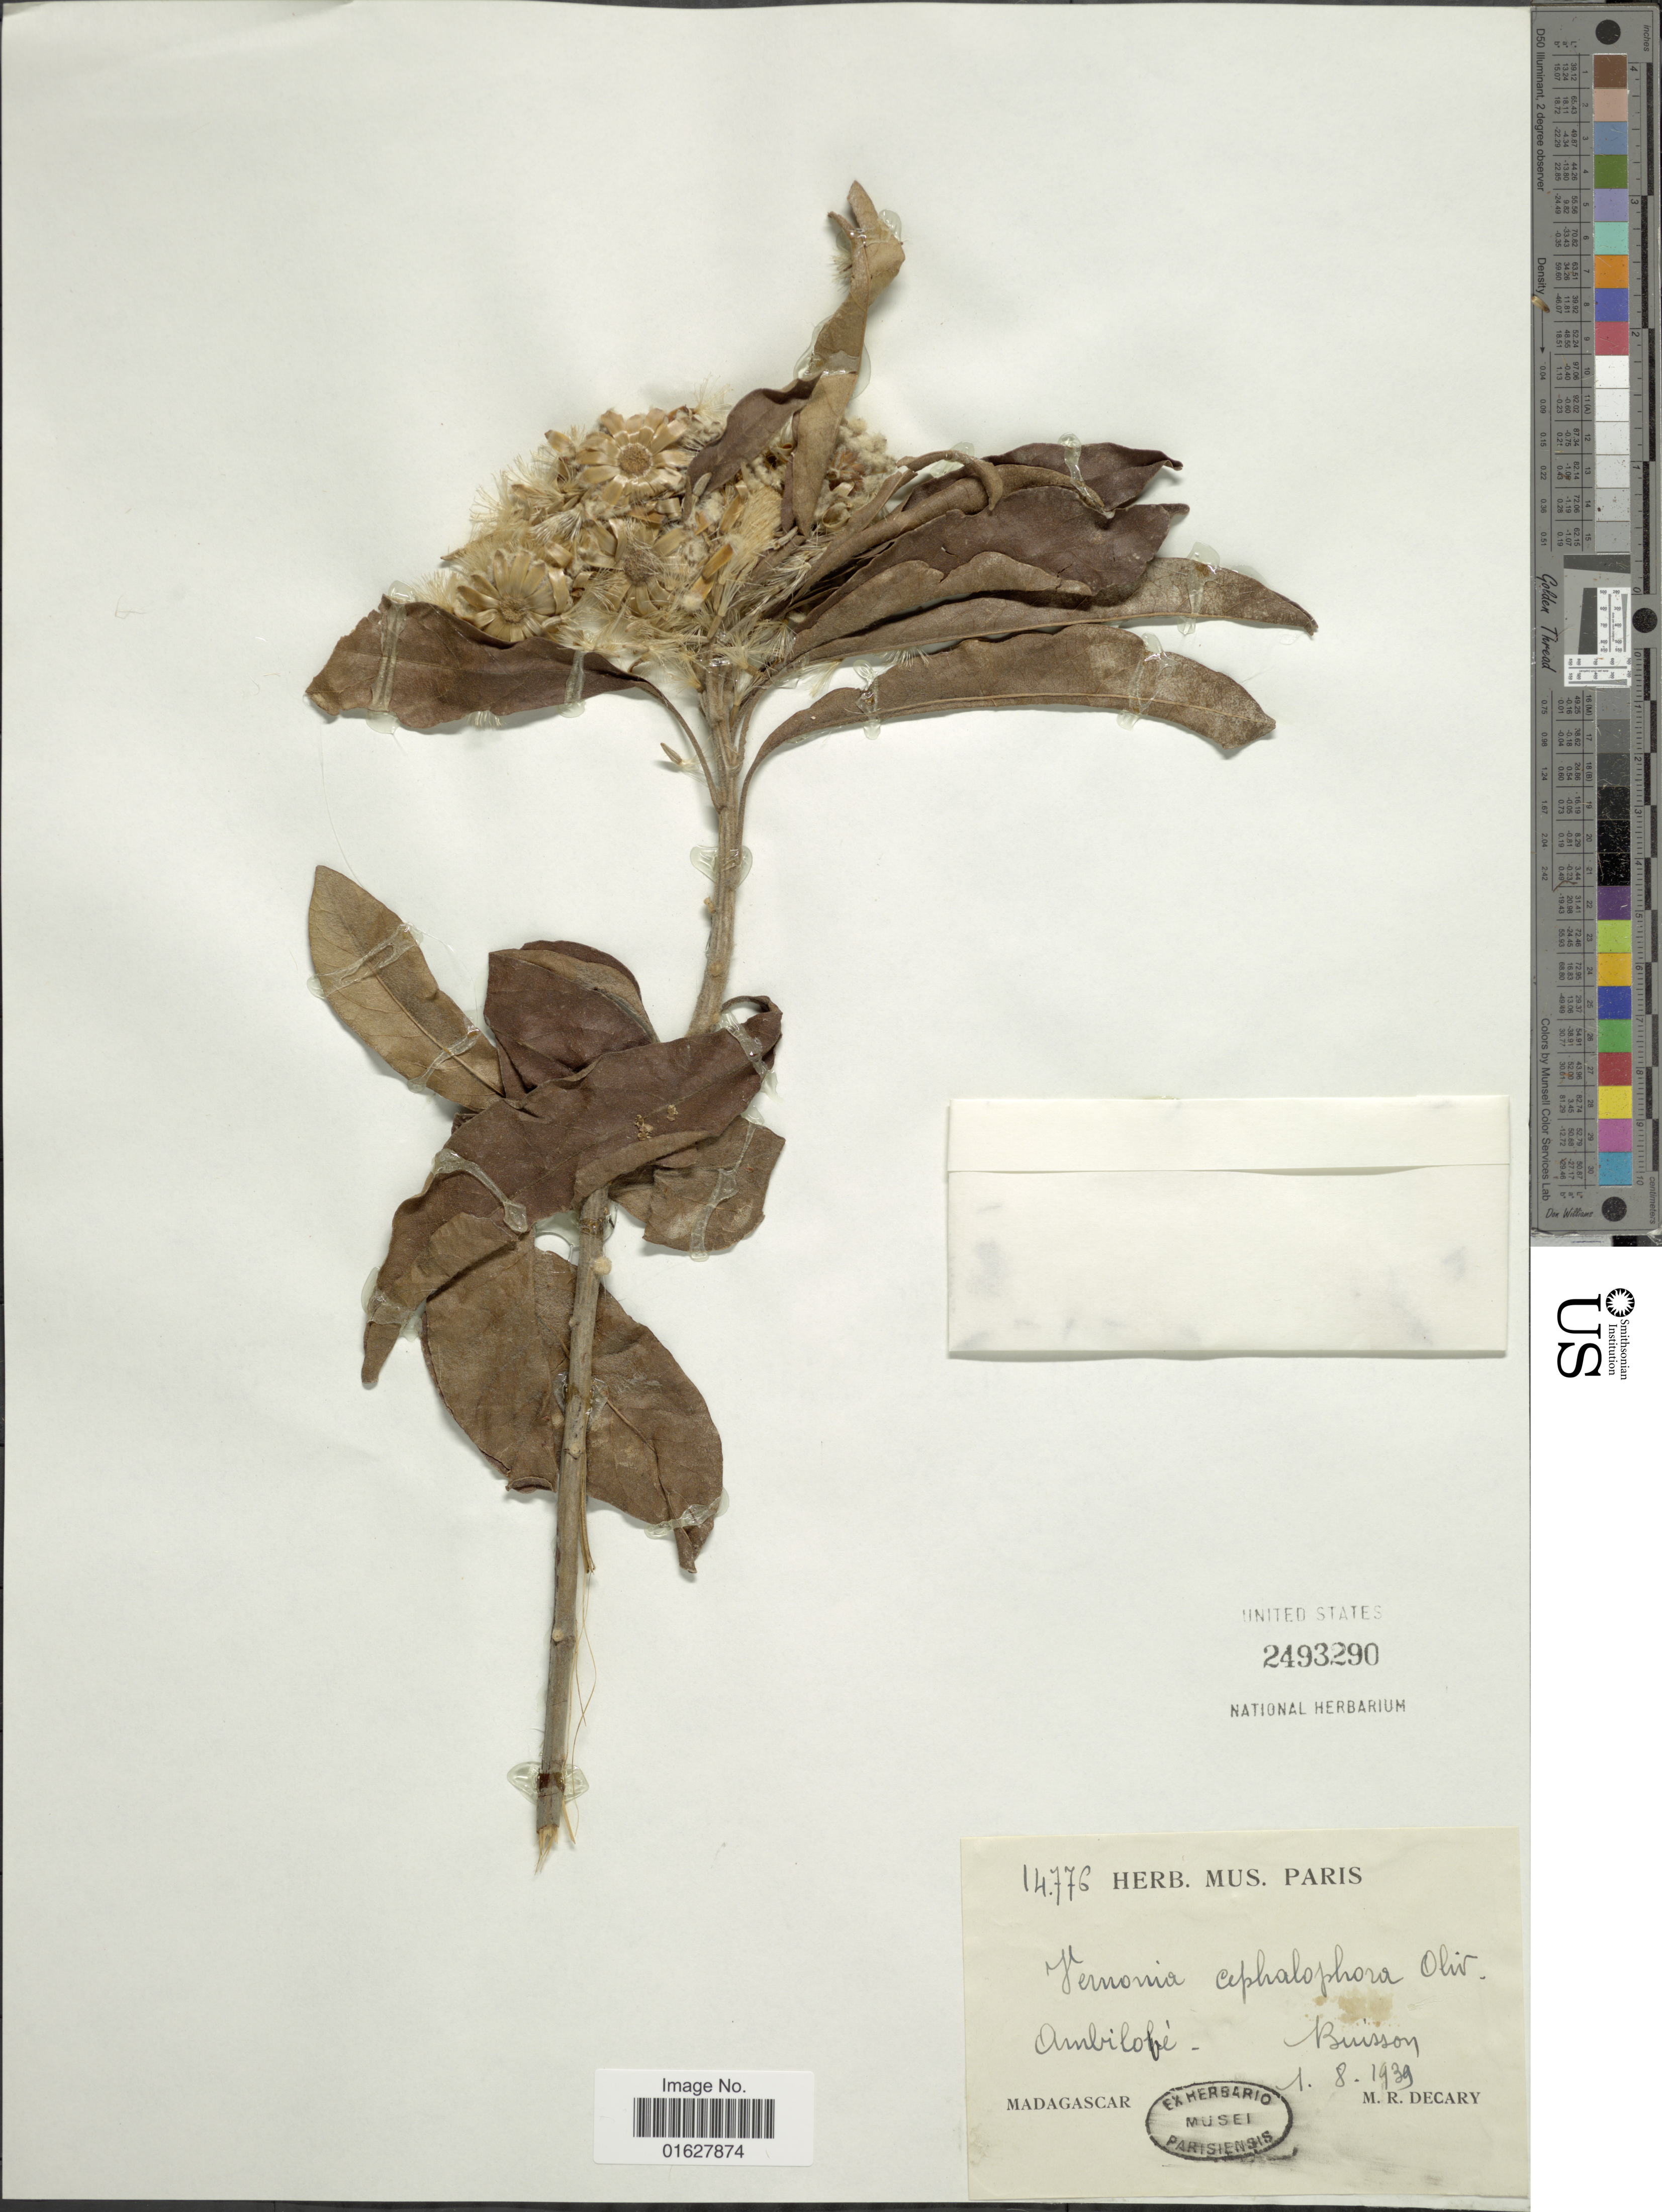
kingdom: Plantae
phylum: Tracheophyta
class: Magnoliopsida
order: Asterales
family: Asteraceae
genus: Vernonia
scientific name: Vernonia cephalophora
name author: Oliv. in Hook.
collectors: R. Decary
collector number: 14776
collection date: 1939-08-01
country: Madagascar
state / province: Diana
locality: Ambilobe, Madagascar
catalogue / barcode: US 2493290